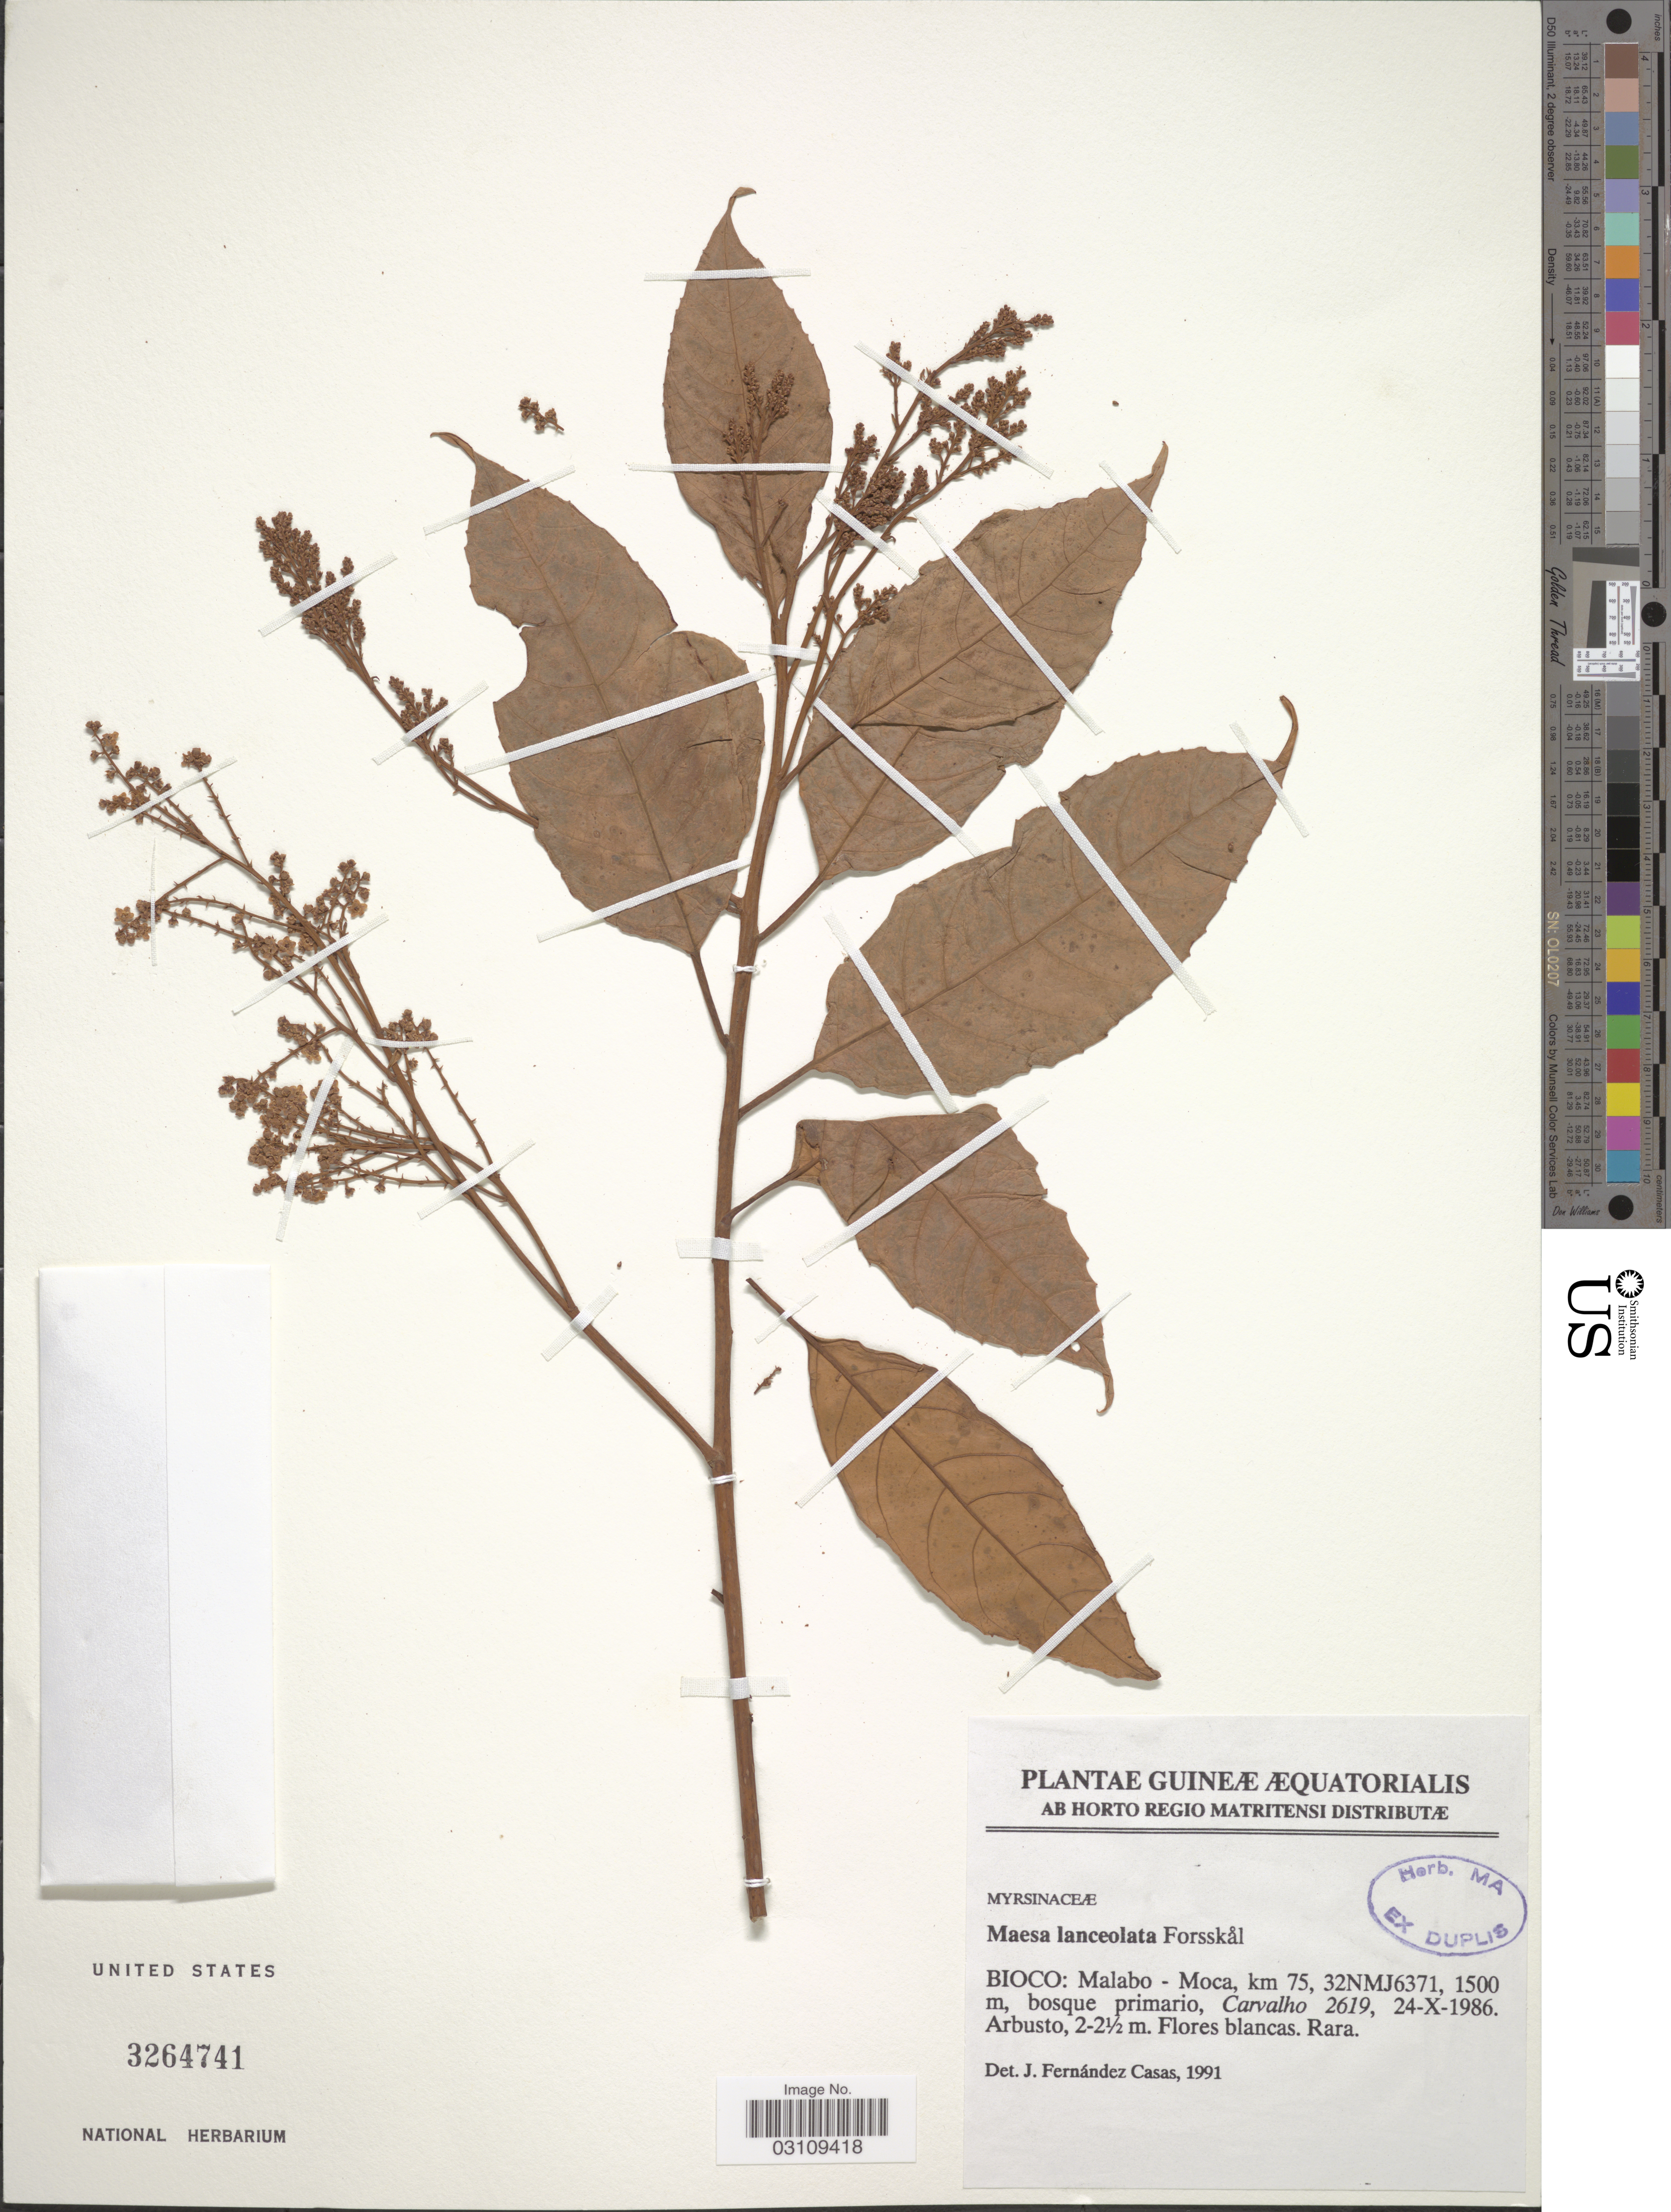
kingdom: Plantae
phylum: Tracheophyta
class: Magnoliopsida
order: Ericales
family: Primulaceae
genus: Maesa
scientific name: Maesa lanceolata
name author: Forssk.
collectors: Carvalho, --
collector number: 2619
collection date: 1986-10-24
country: Equatorial Guinea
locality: Guineæ Æquatorialis, Bioco: Malabo - Moca, km 75, 32NMJ6371.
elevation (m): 1500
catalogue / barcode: US 3264741